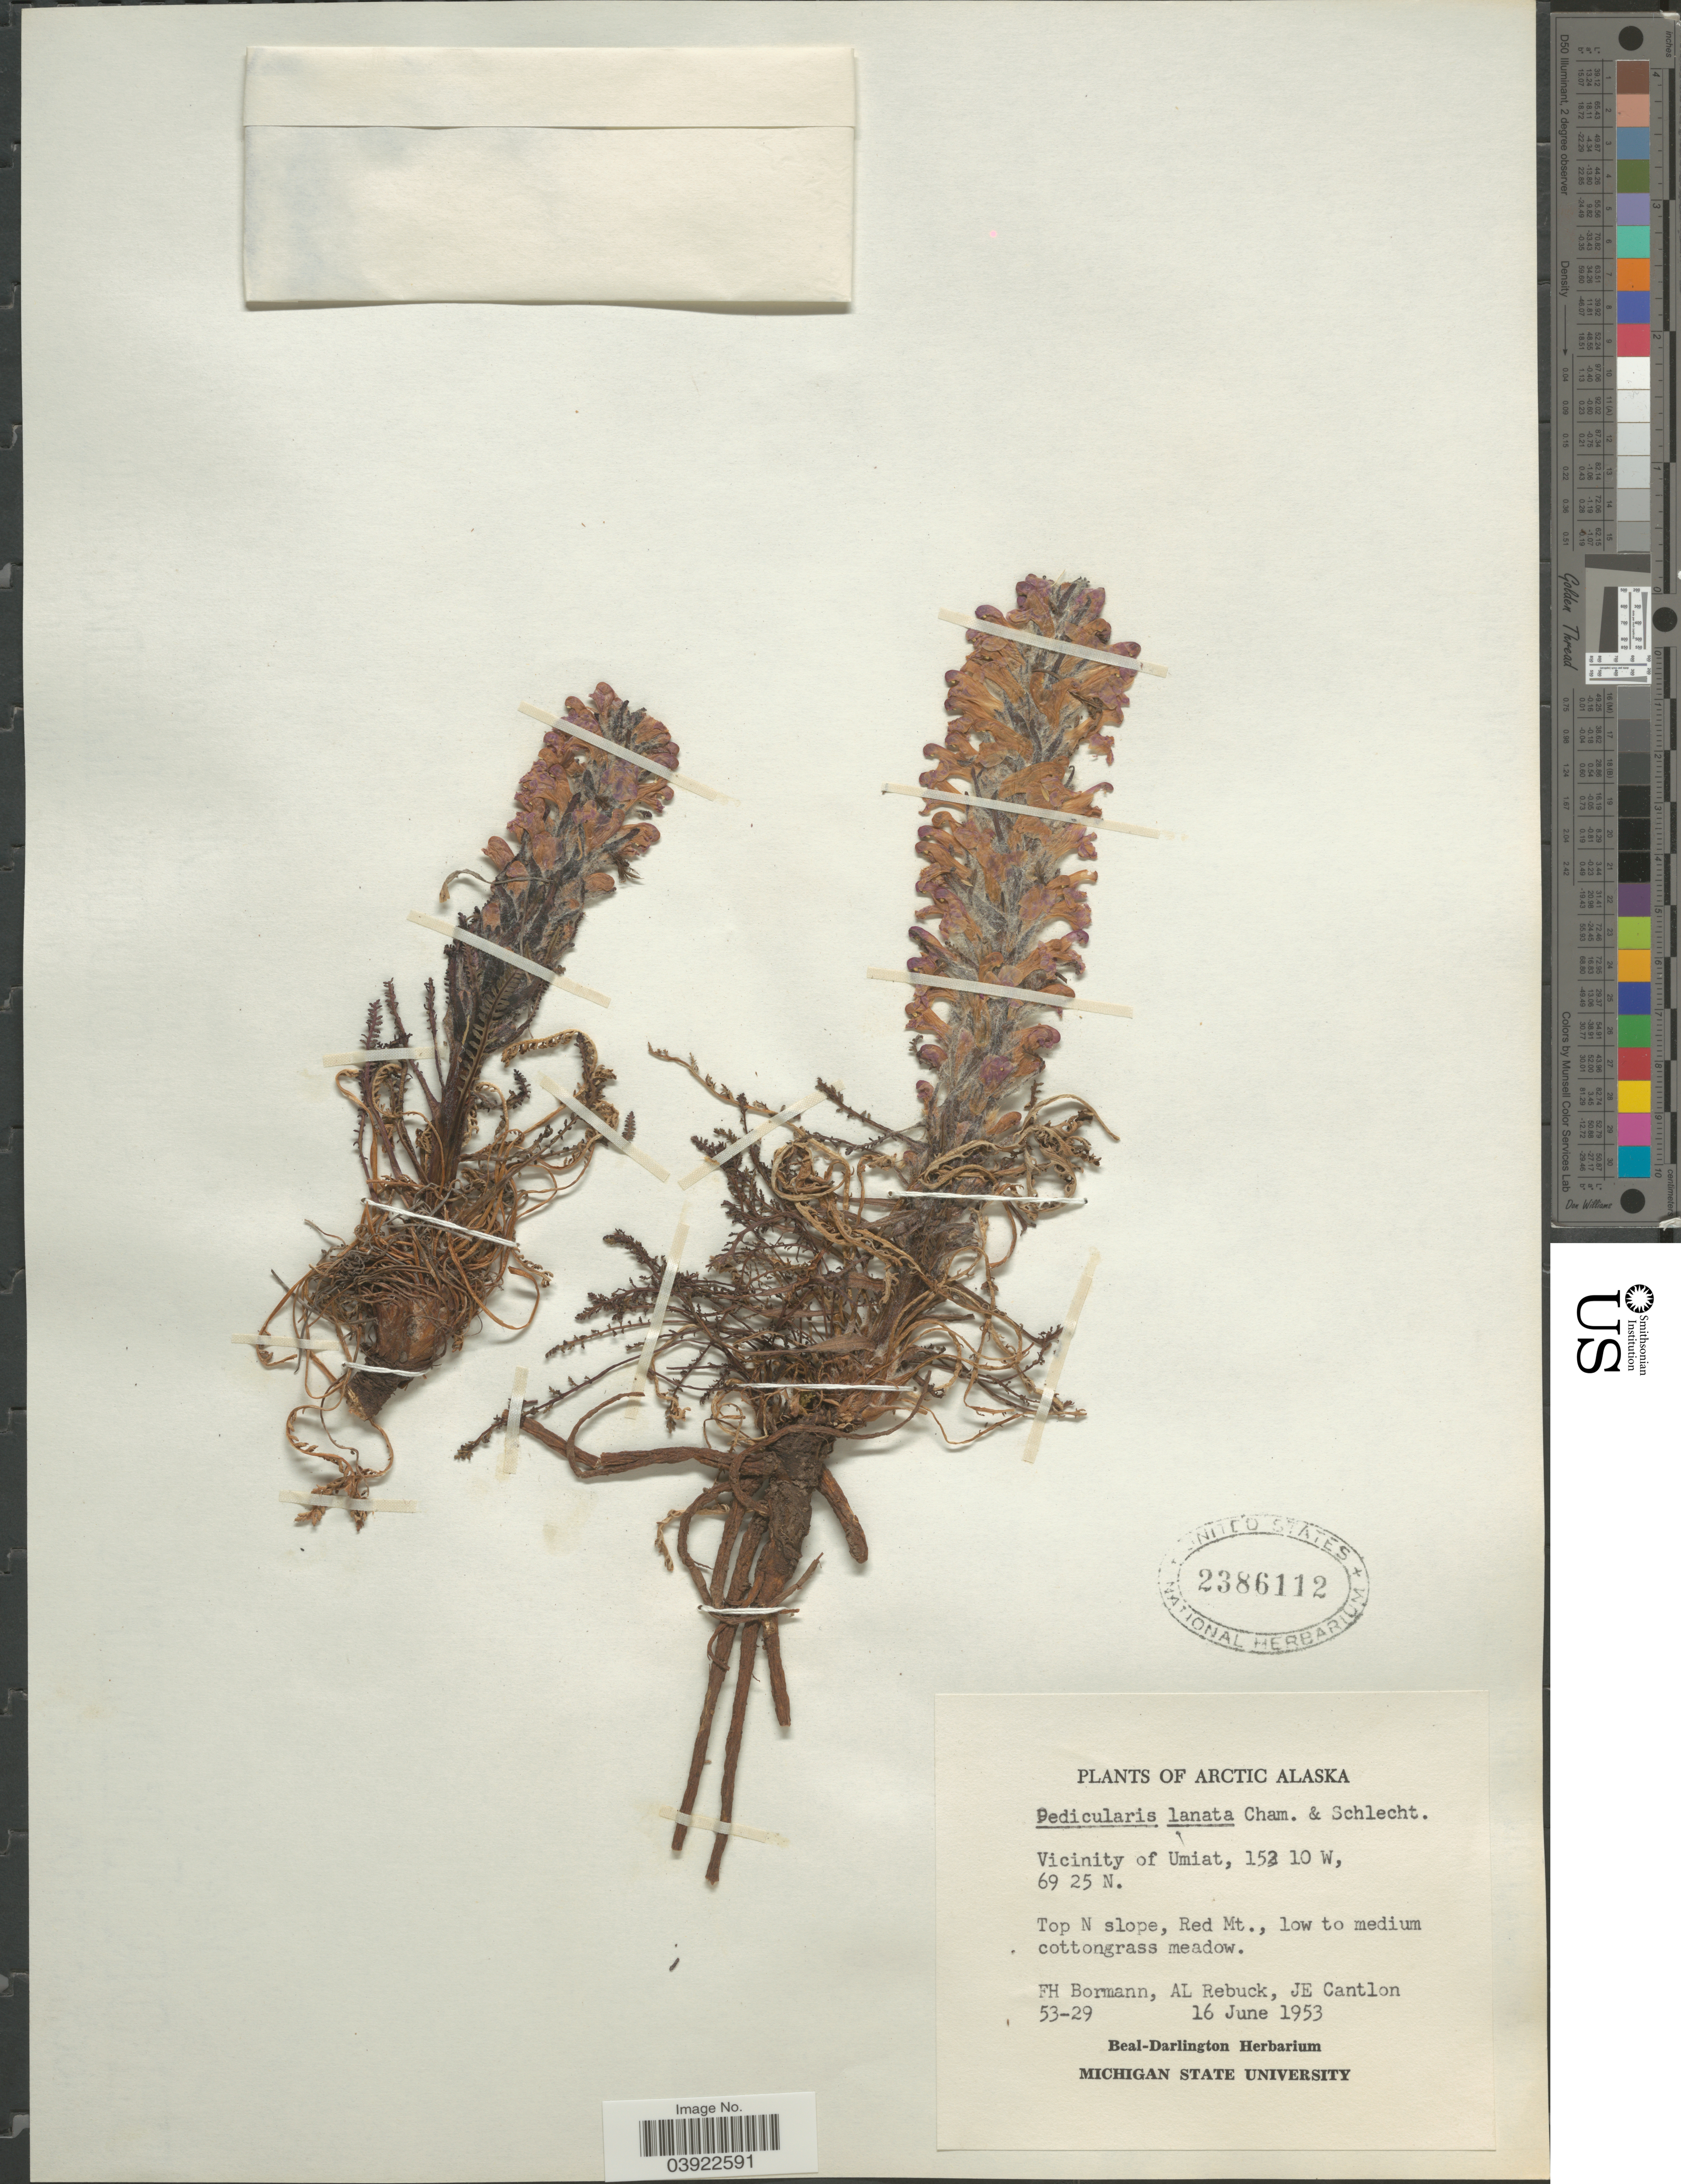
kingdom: Plantae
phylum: Tracheophyta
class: Magnoliopsida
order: Lamiales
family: Orobanchaceae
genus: Pedicularis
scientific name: Pedicularis lanata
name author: Willd. ex Cham. & Schltdl.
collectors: F. Bormann, A. Rebuck & J. Cantlon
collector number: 53-29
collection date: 1953-06-16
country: United States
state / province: Alaska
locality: Arctic Alaska. Vicinity of Umiat. Top N slope, Red Mt.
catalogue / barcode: US 2386112